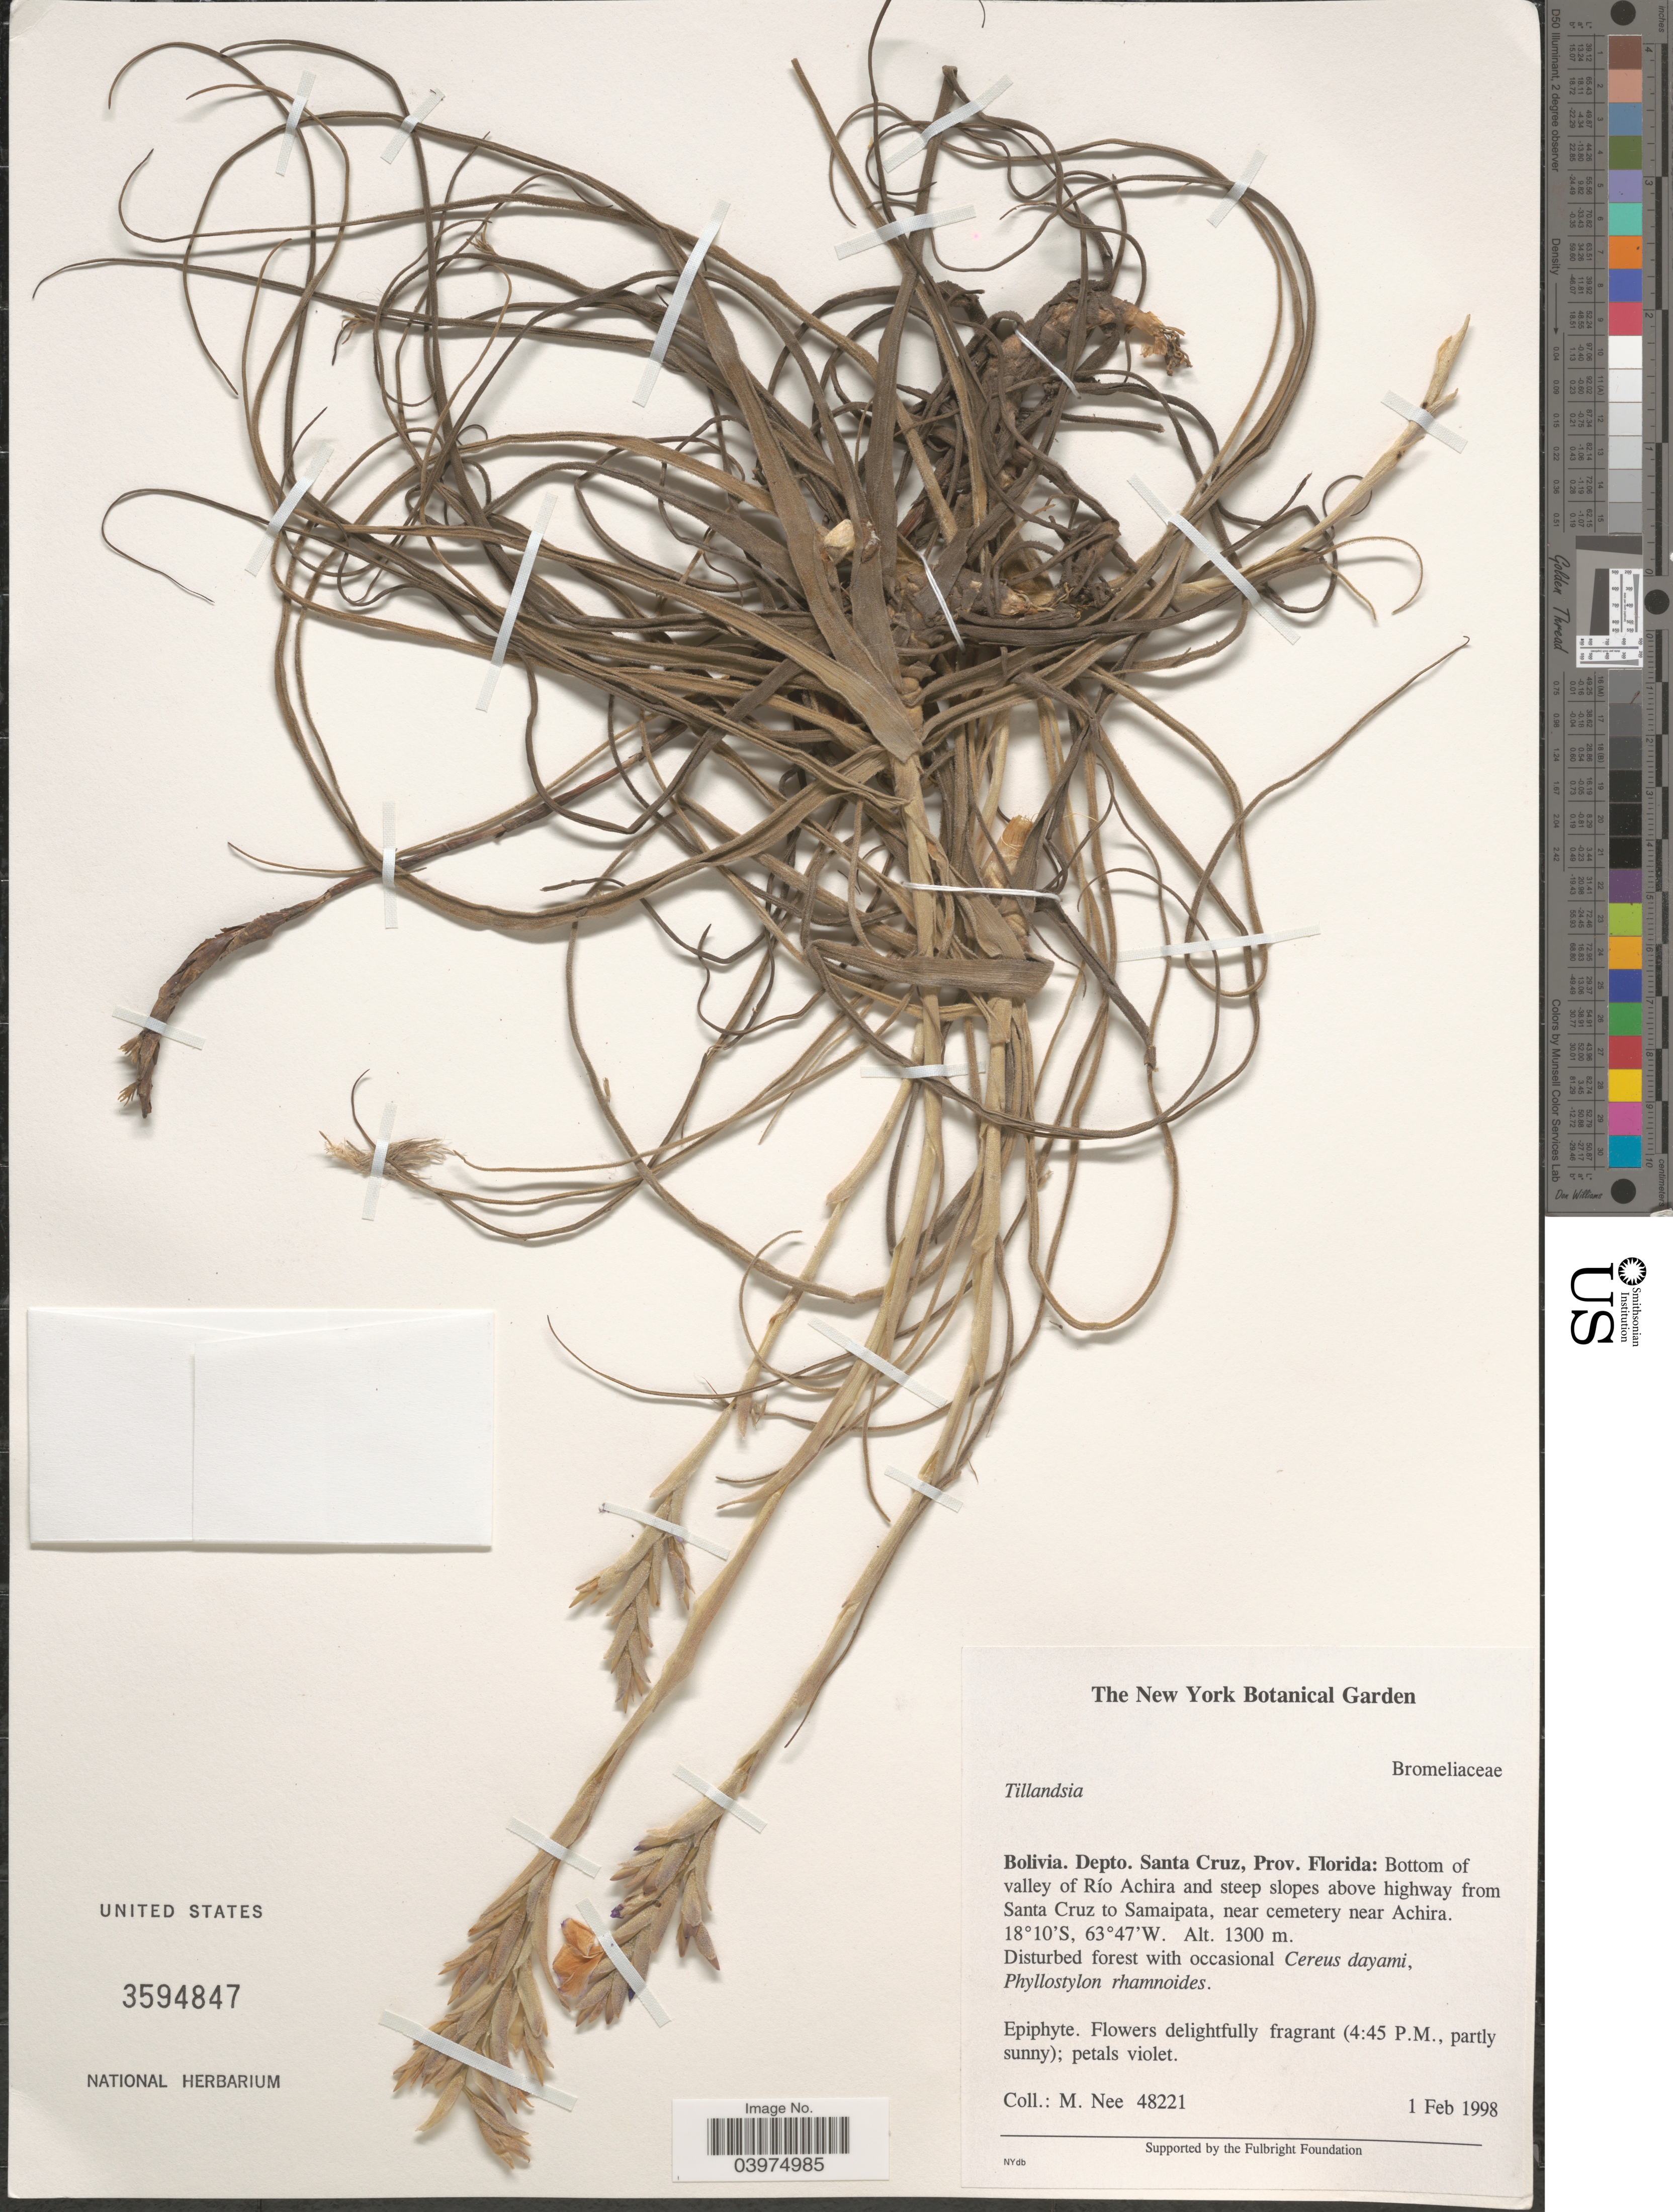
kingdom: Plantae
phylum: Tracheophyta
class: Liliopsida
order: Poales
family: Bromeliaceae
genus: Tillandsia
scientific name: Tillandsia sp.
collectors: M. Nee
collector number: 48221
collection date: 1998-02-01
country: Bolivia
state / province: Santa Cruz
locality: Depto. Santa Cruz, Prov. Florida: Bottom of valley of Río Achira and steep slopes above highway from Santa Cruz to Samaipata, near cemetery near Achira.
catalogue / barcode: US 3594847